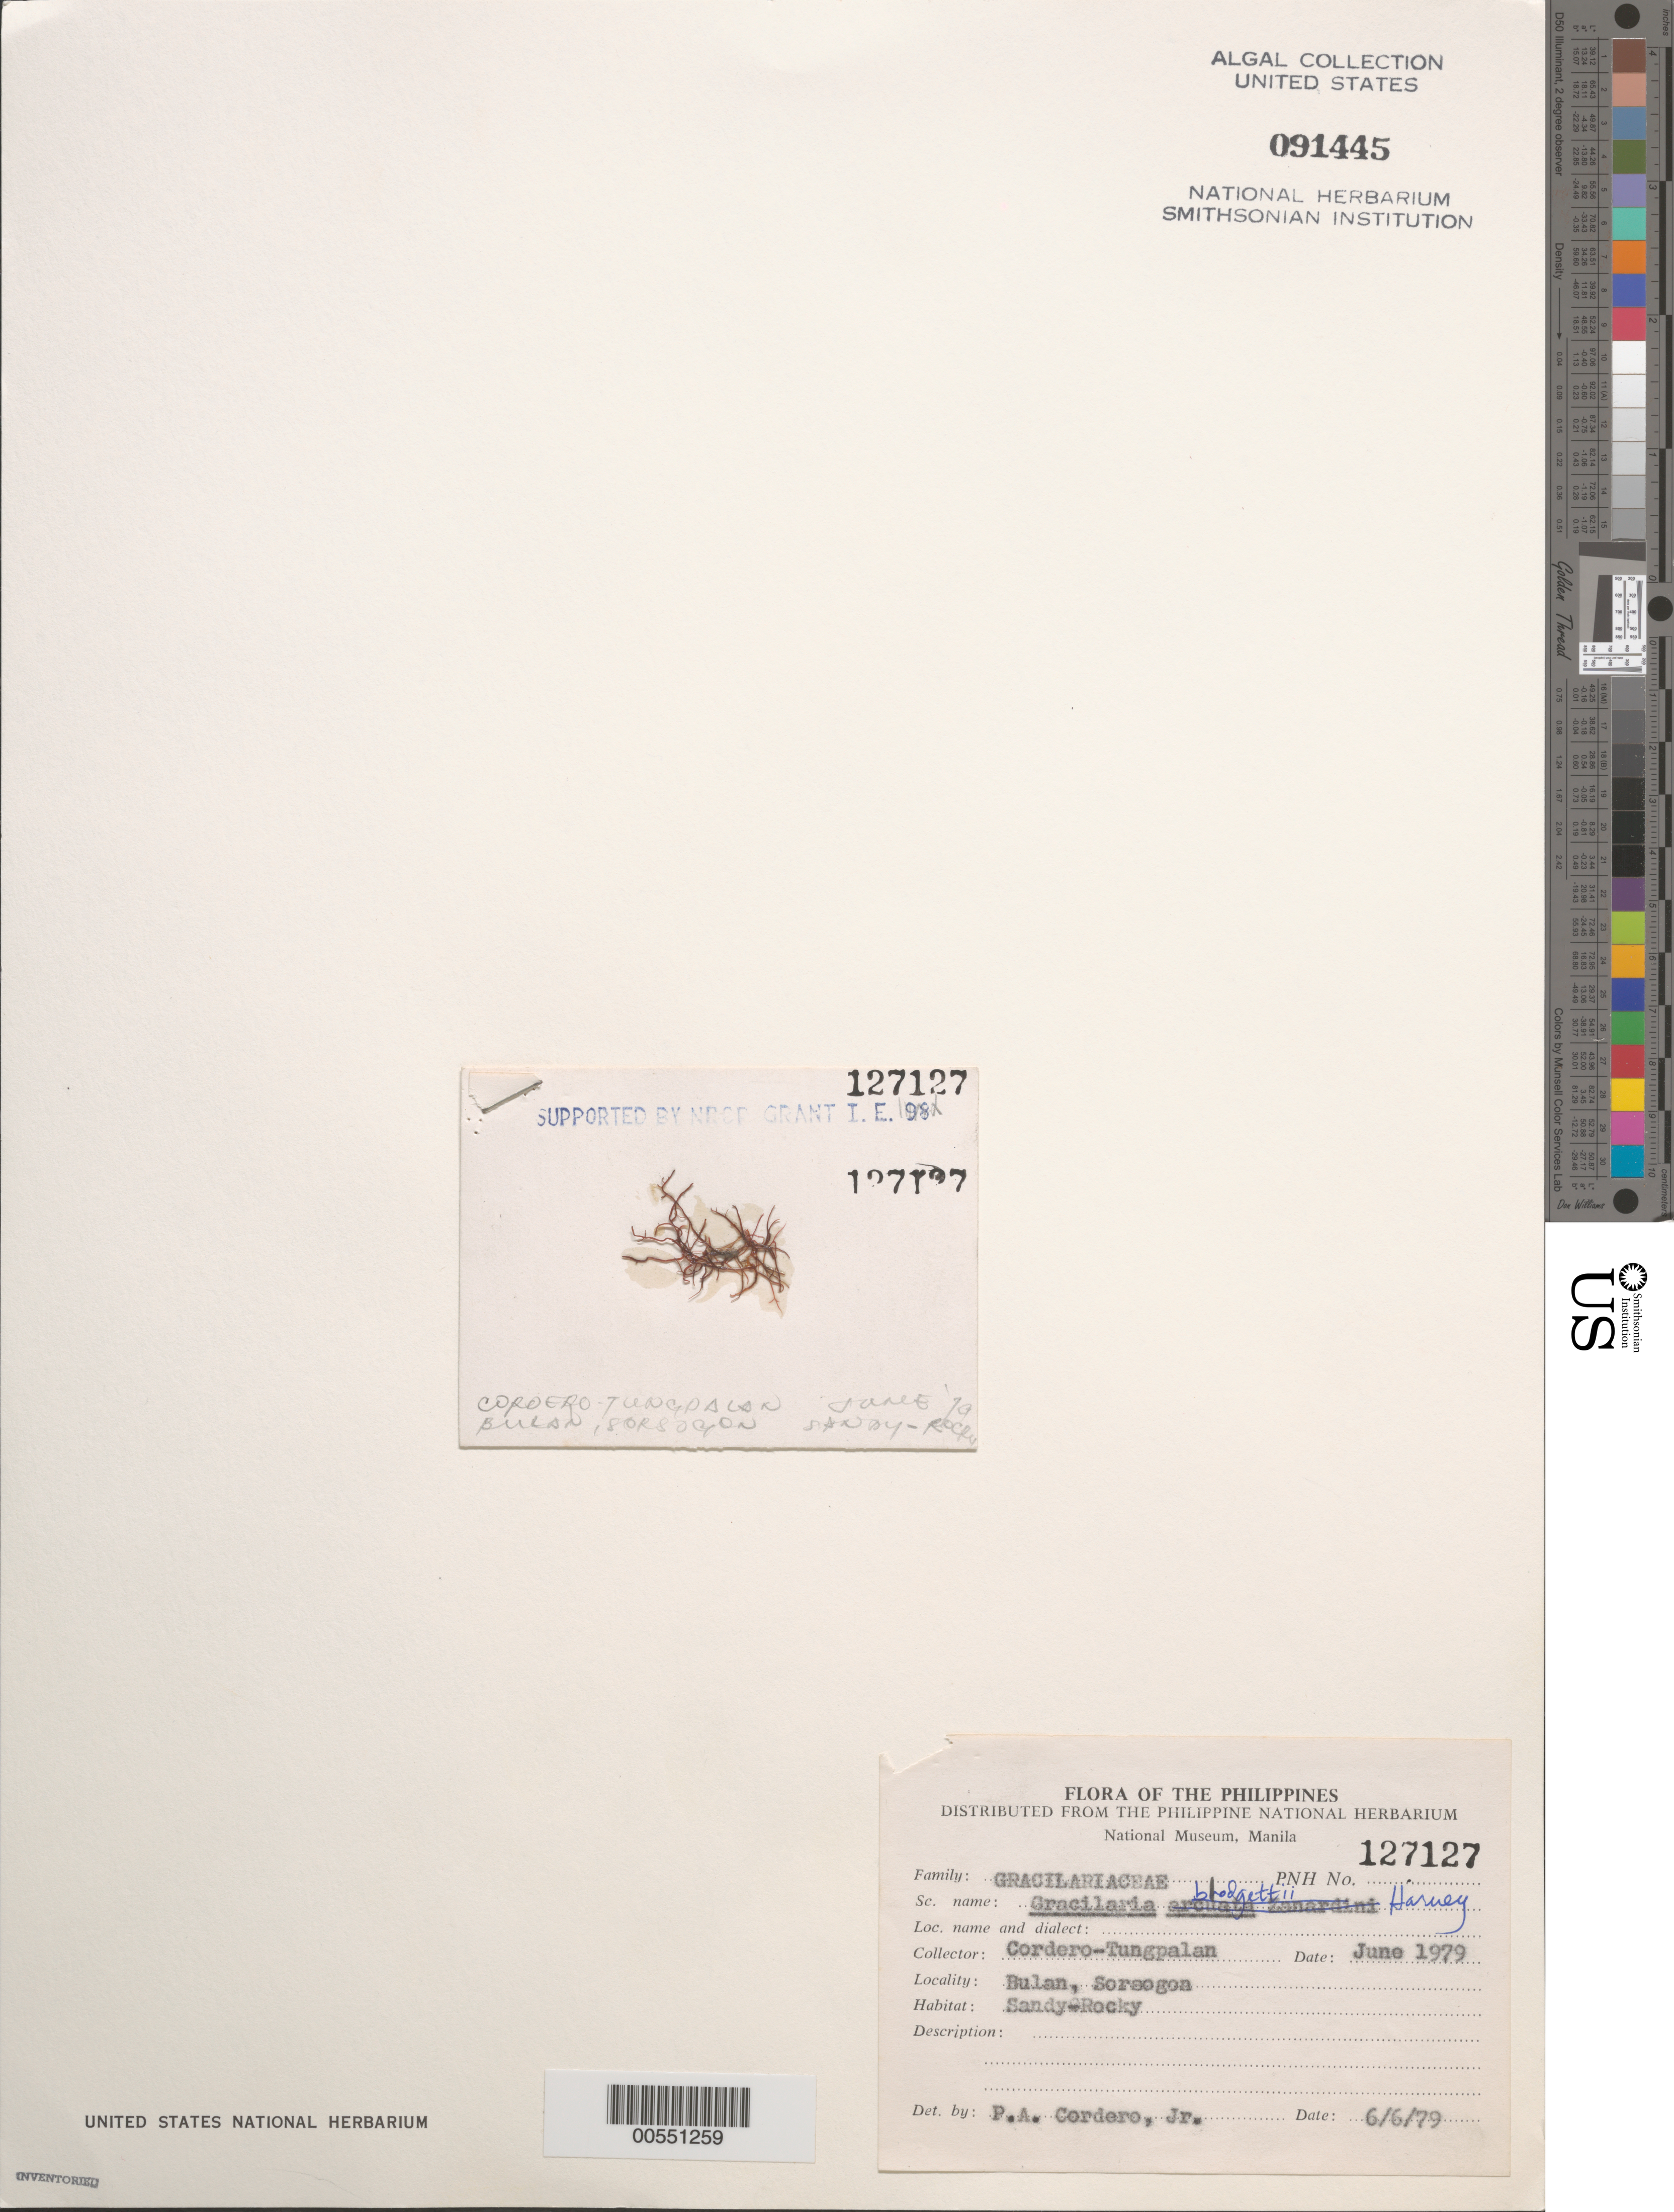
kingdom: Plantae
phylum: Rhodophyta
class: Florideophyceae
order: Gracilariales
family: Gracilariaceae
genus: Gracilaria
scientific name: Gracilaria blodgettii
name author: Harv.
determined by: Cordero, P. A., Jr.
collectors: P. A. Cordero & A. Tungpalan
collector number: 127127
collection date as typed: Jun 1979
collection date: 1979-06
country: Philippines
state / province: Bicol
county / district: Sorsogon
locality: Bulon, Sorsogon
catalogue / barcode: US 91445